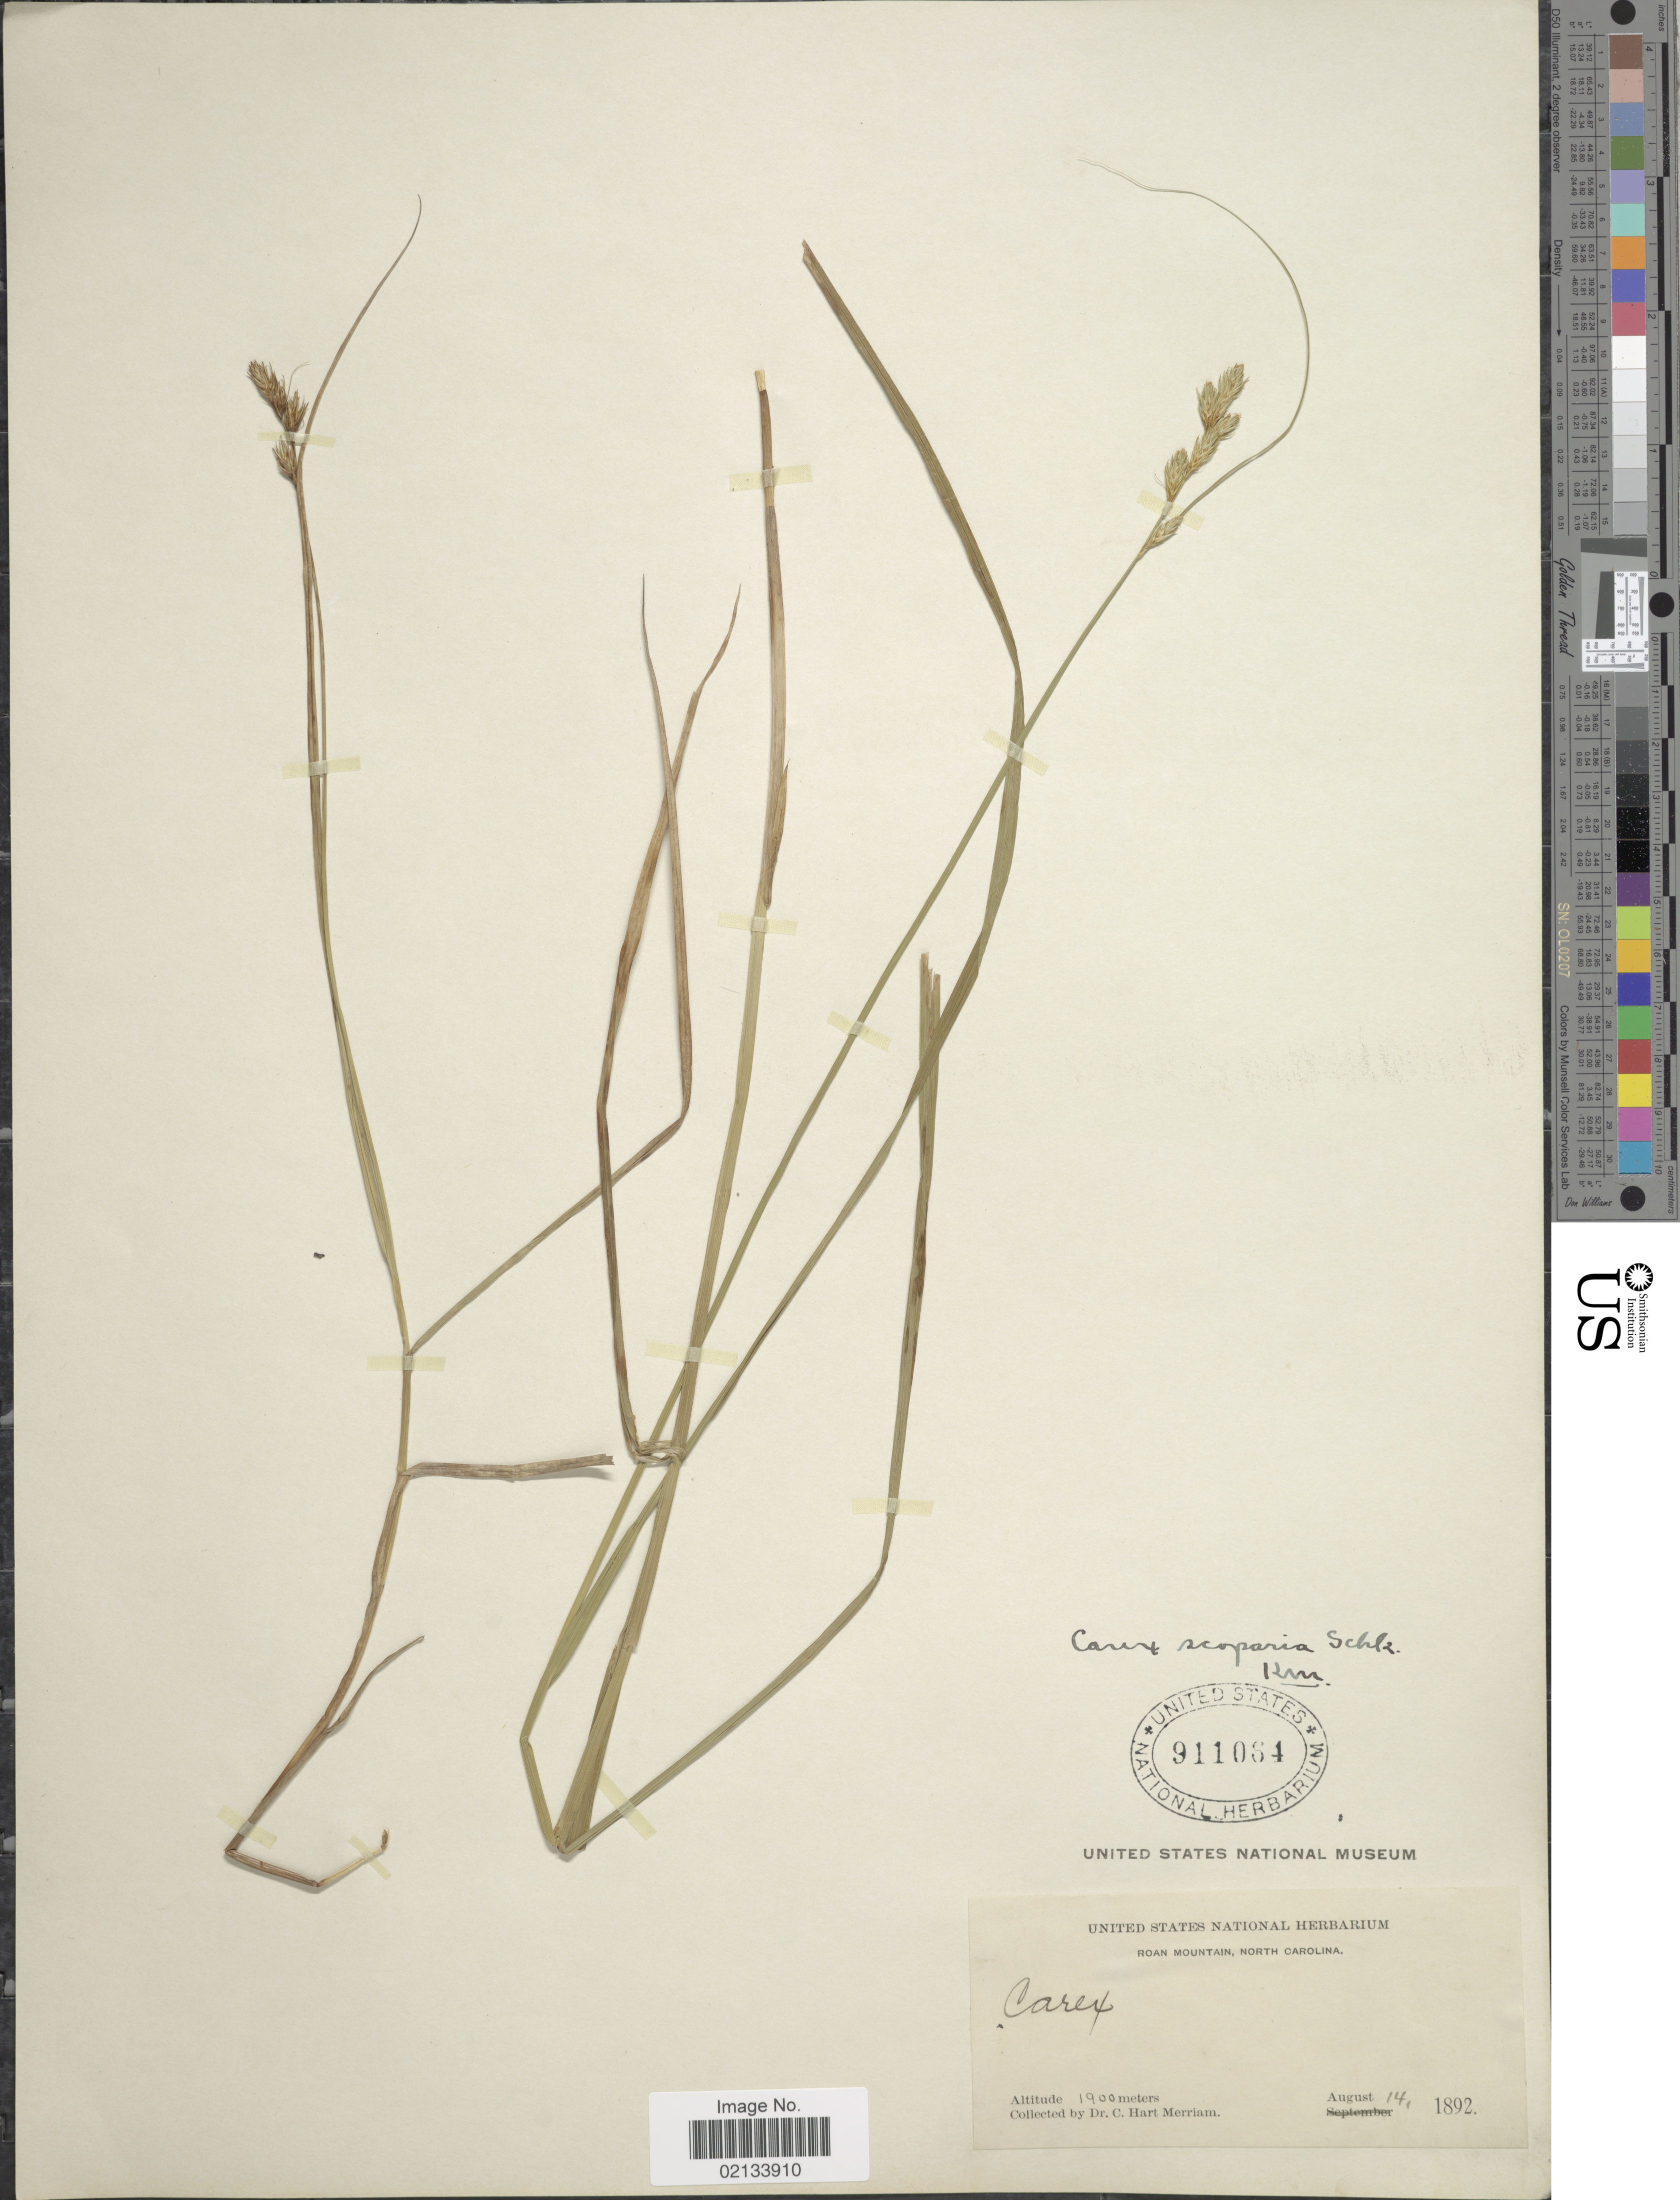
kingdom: Plantae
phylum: Tracheophyta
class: Liliopsida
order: Poales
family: Cyperaceae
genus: Carex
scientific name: Carex scoparia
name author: Schkuhr ex Willd.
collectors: C. Merriam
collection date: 1892-08-14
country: United States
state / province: North Carolina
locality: Roan Mountain.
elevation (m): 1900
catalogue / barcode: US 911064